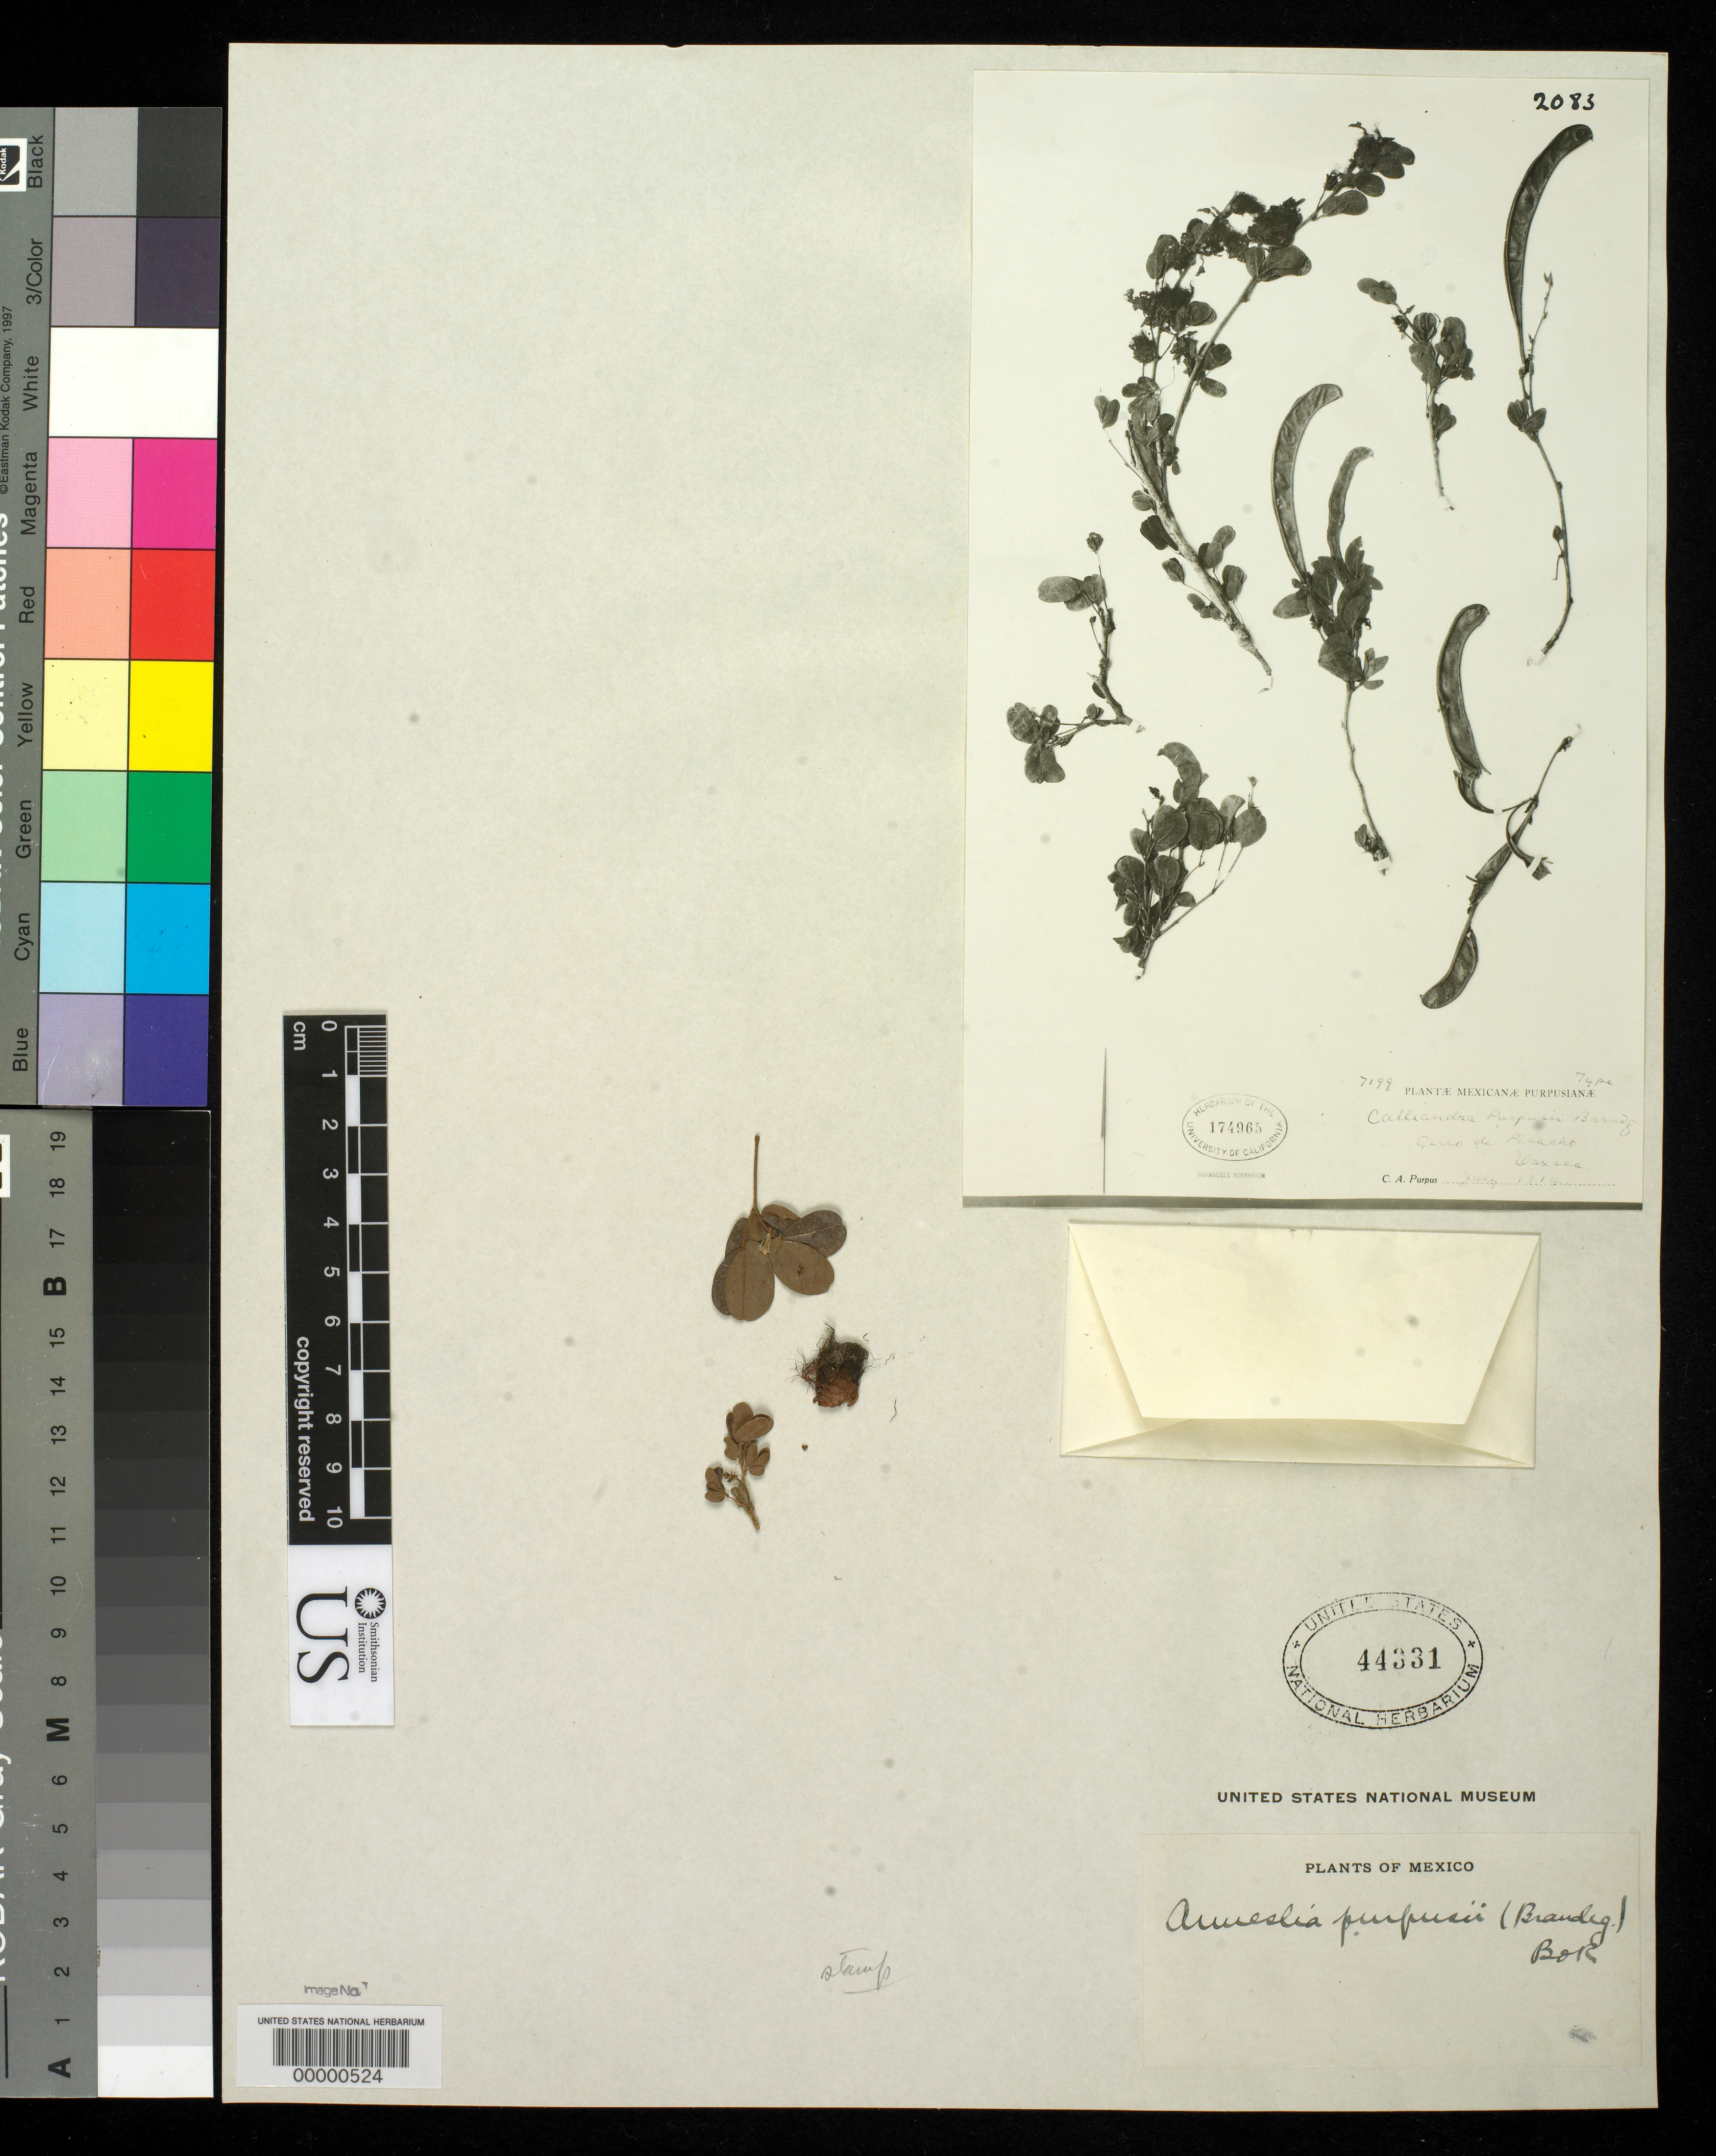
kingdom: Plantae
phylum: Tracheophyta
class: Magnoliopsida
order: Fabales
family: Fabaceae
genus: Calliandra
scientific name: Calliandra purpusii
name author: Brandegee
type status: Isotype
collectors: C. A. Purpus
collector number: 7199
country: Mexico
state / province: Oaxaca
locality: Cerro de Picacho.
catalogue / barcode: US 44331